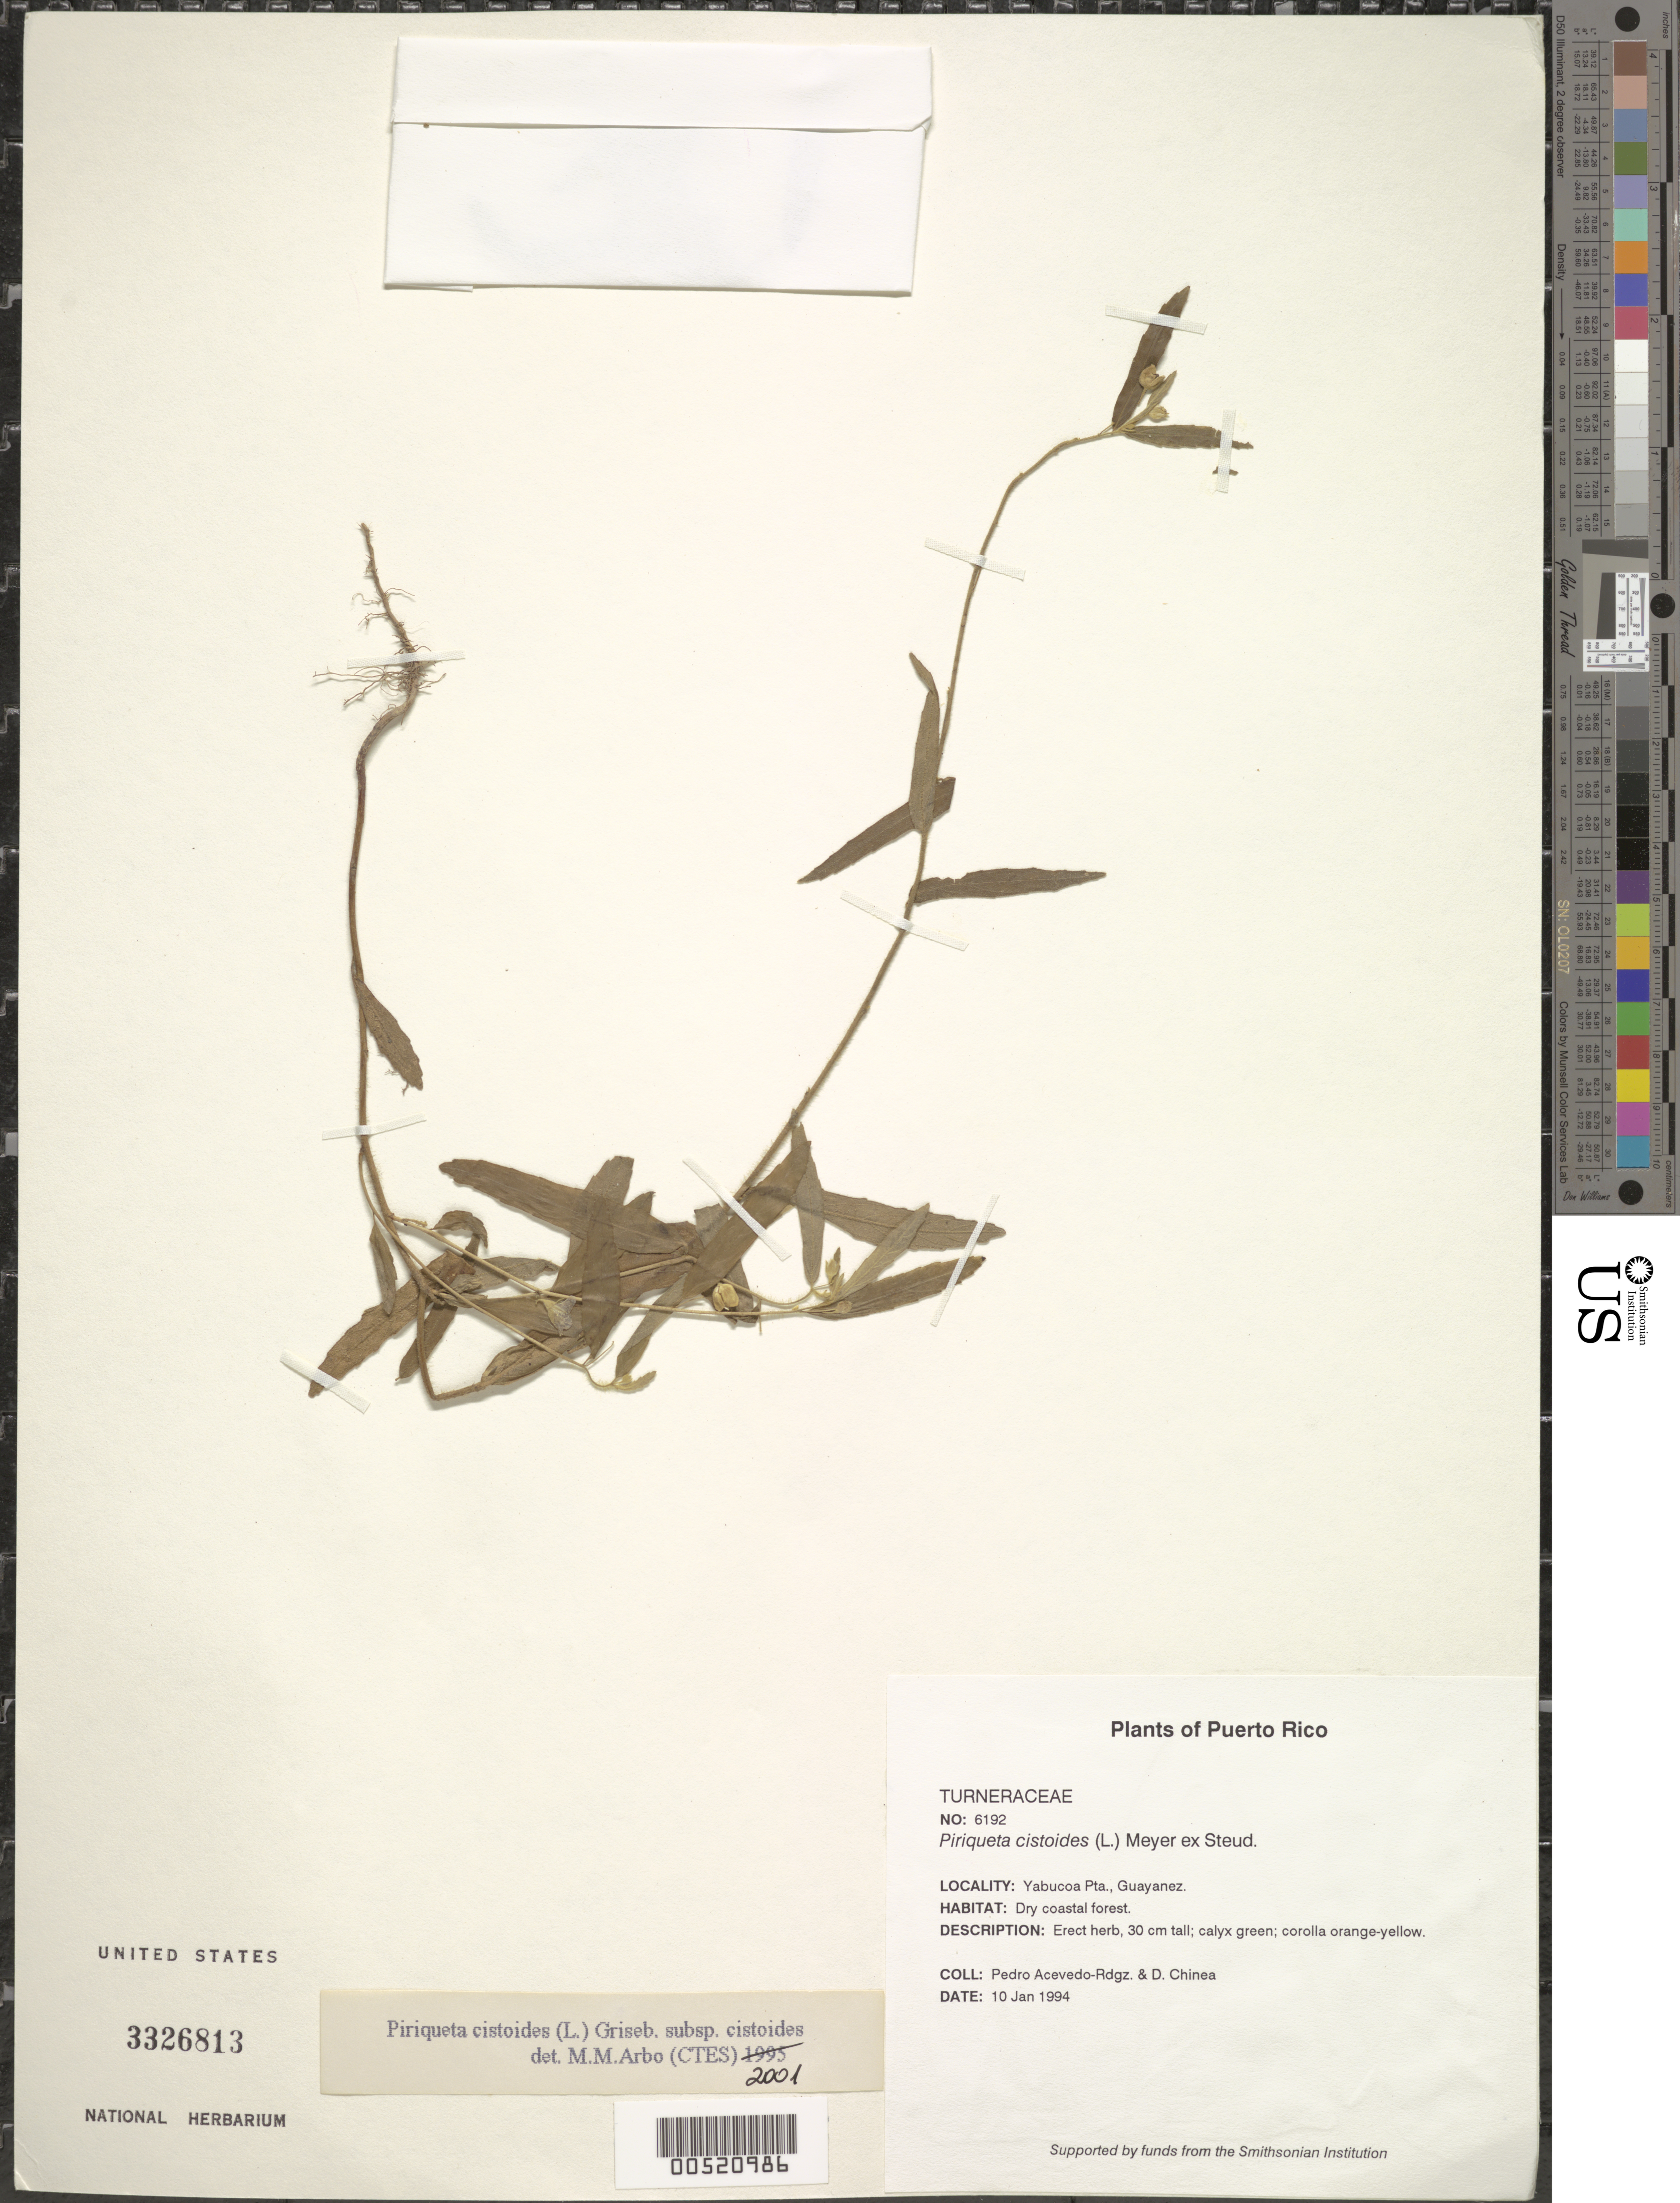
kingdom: Plantae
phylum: Tracheophyta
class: Magnoliopsida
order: Malpighiales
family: Turneraceae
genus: Piriqueta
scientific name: Piriqueta cistoides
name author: (L.) Griseb.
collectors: P. Acevedo-Rodr. & D. Chinea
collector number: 6192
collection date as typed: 10 Jan 1994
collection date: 1994-01-10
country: Puerto Rico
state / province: Yabucoa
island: Puerto Rico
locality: Yabucoa Pta., Guayanes.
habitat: Dry coastal forest.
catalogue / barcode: US 3326813